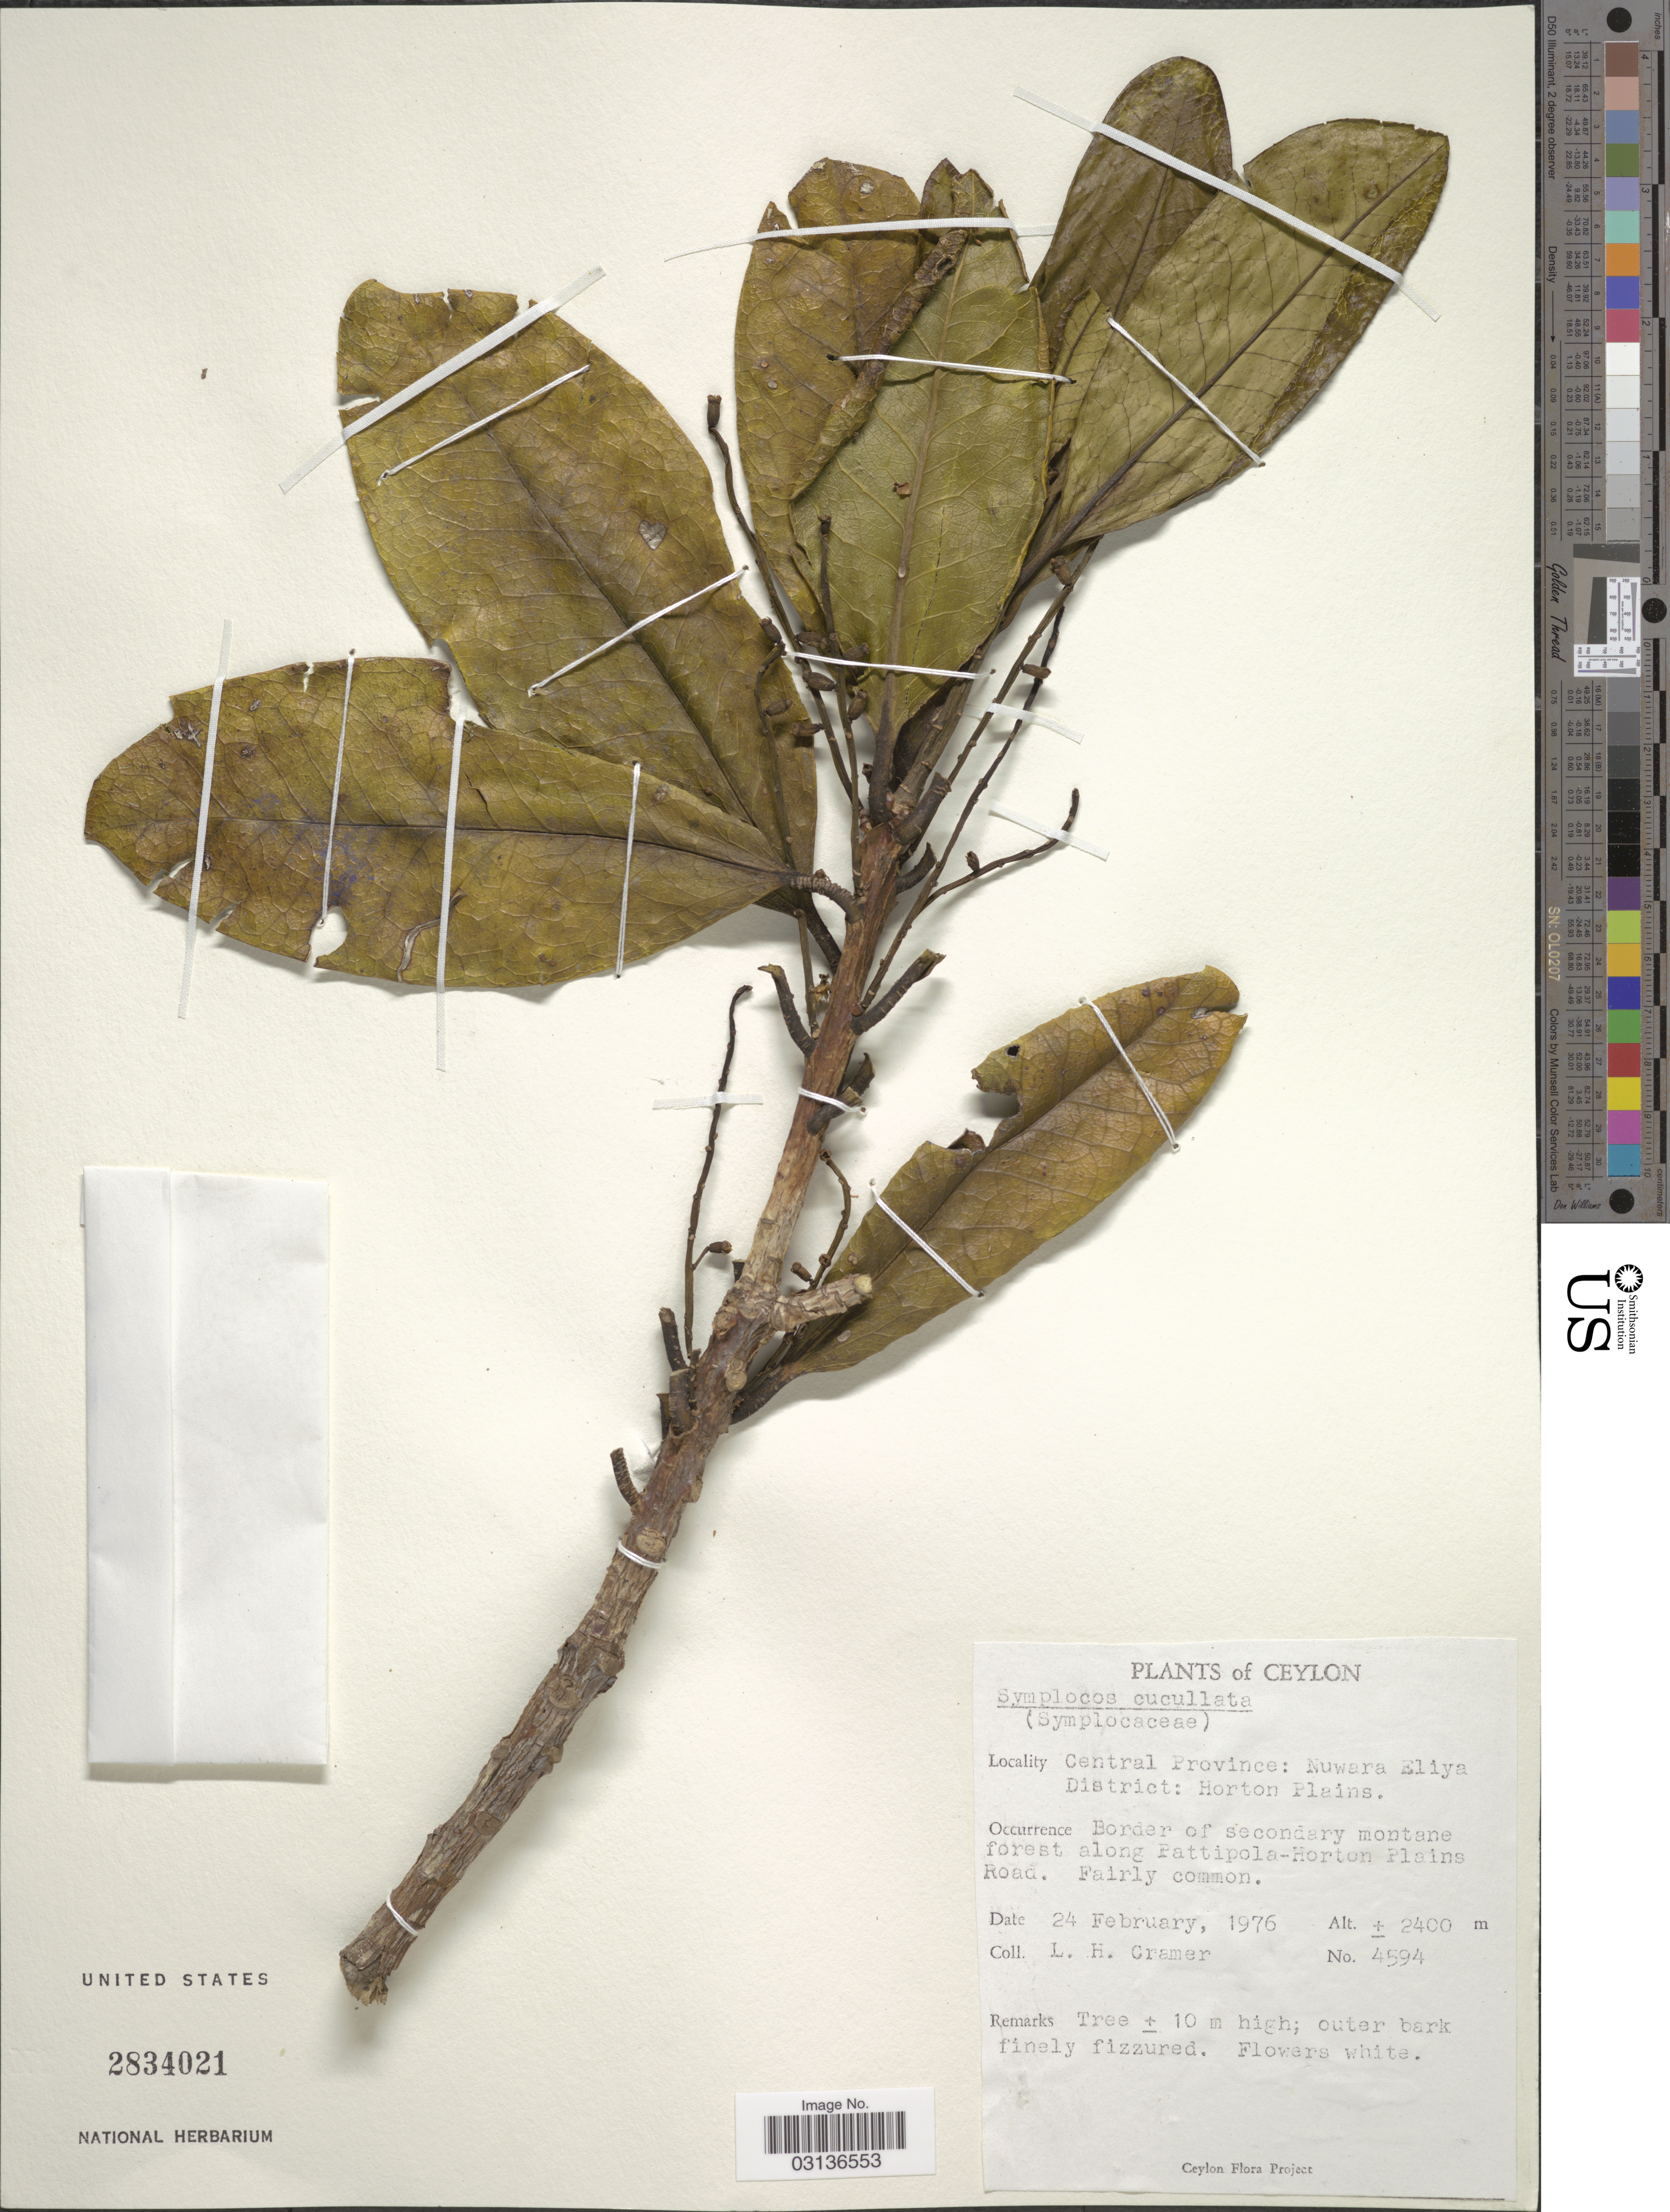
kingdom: Plantae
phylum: Tracheophyta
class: Magnoliopsida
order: Ericales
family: Symplocaceae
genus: Symplocos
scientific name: Symplocos cucullata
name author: Brand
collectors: L. H. Cramer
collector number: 4594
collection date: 1976-02-24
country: Sri Lanka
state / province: Central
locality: Ceylon. Nuwara Eliya District: Horton Plains. Border of secondary montane forest along Pattipola-Horton Plains Road.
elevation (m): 2400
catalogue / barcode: US 2834021